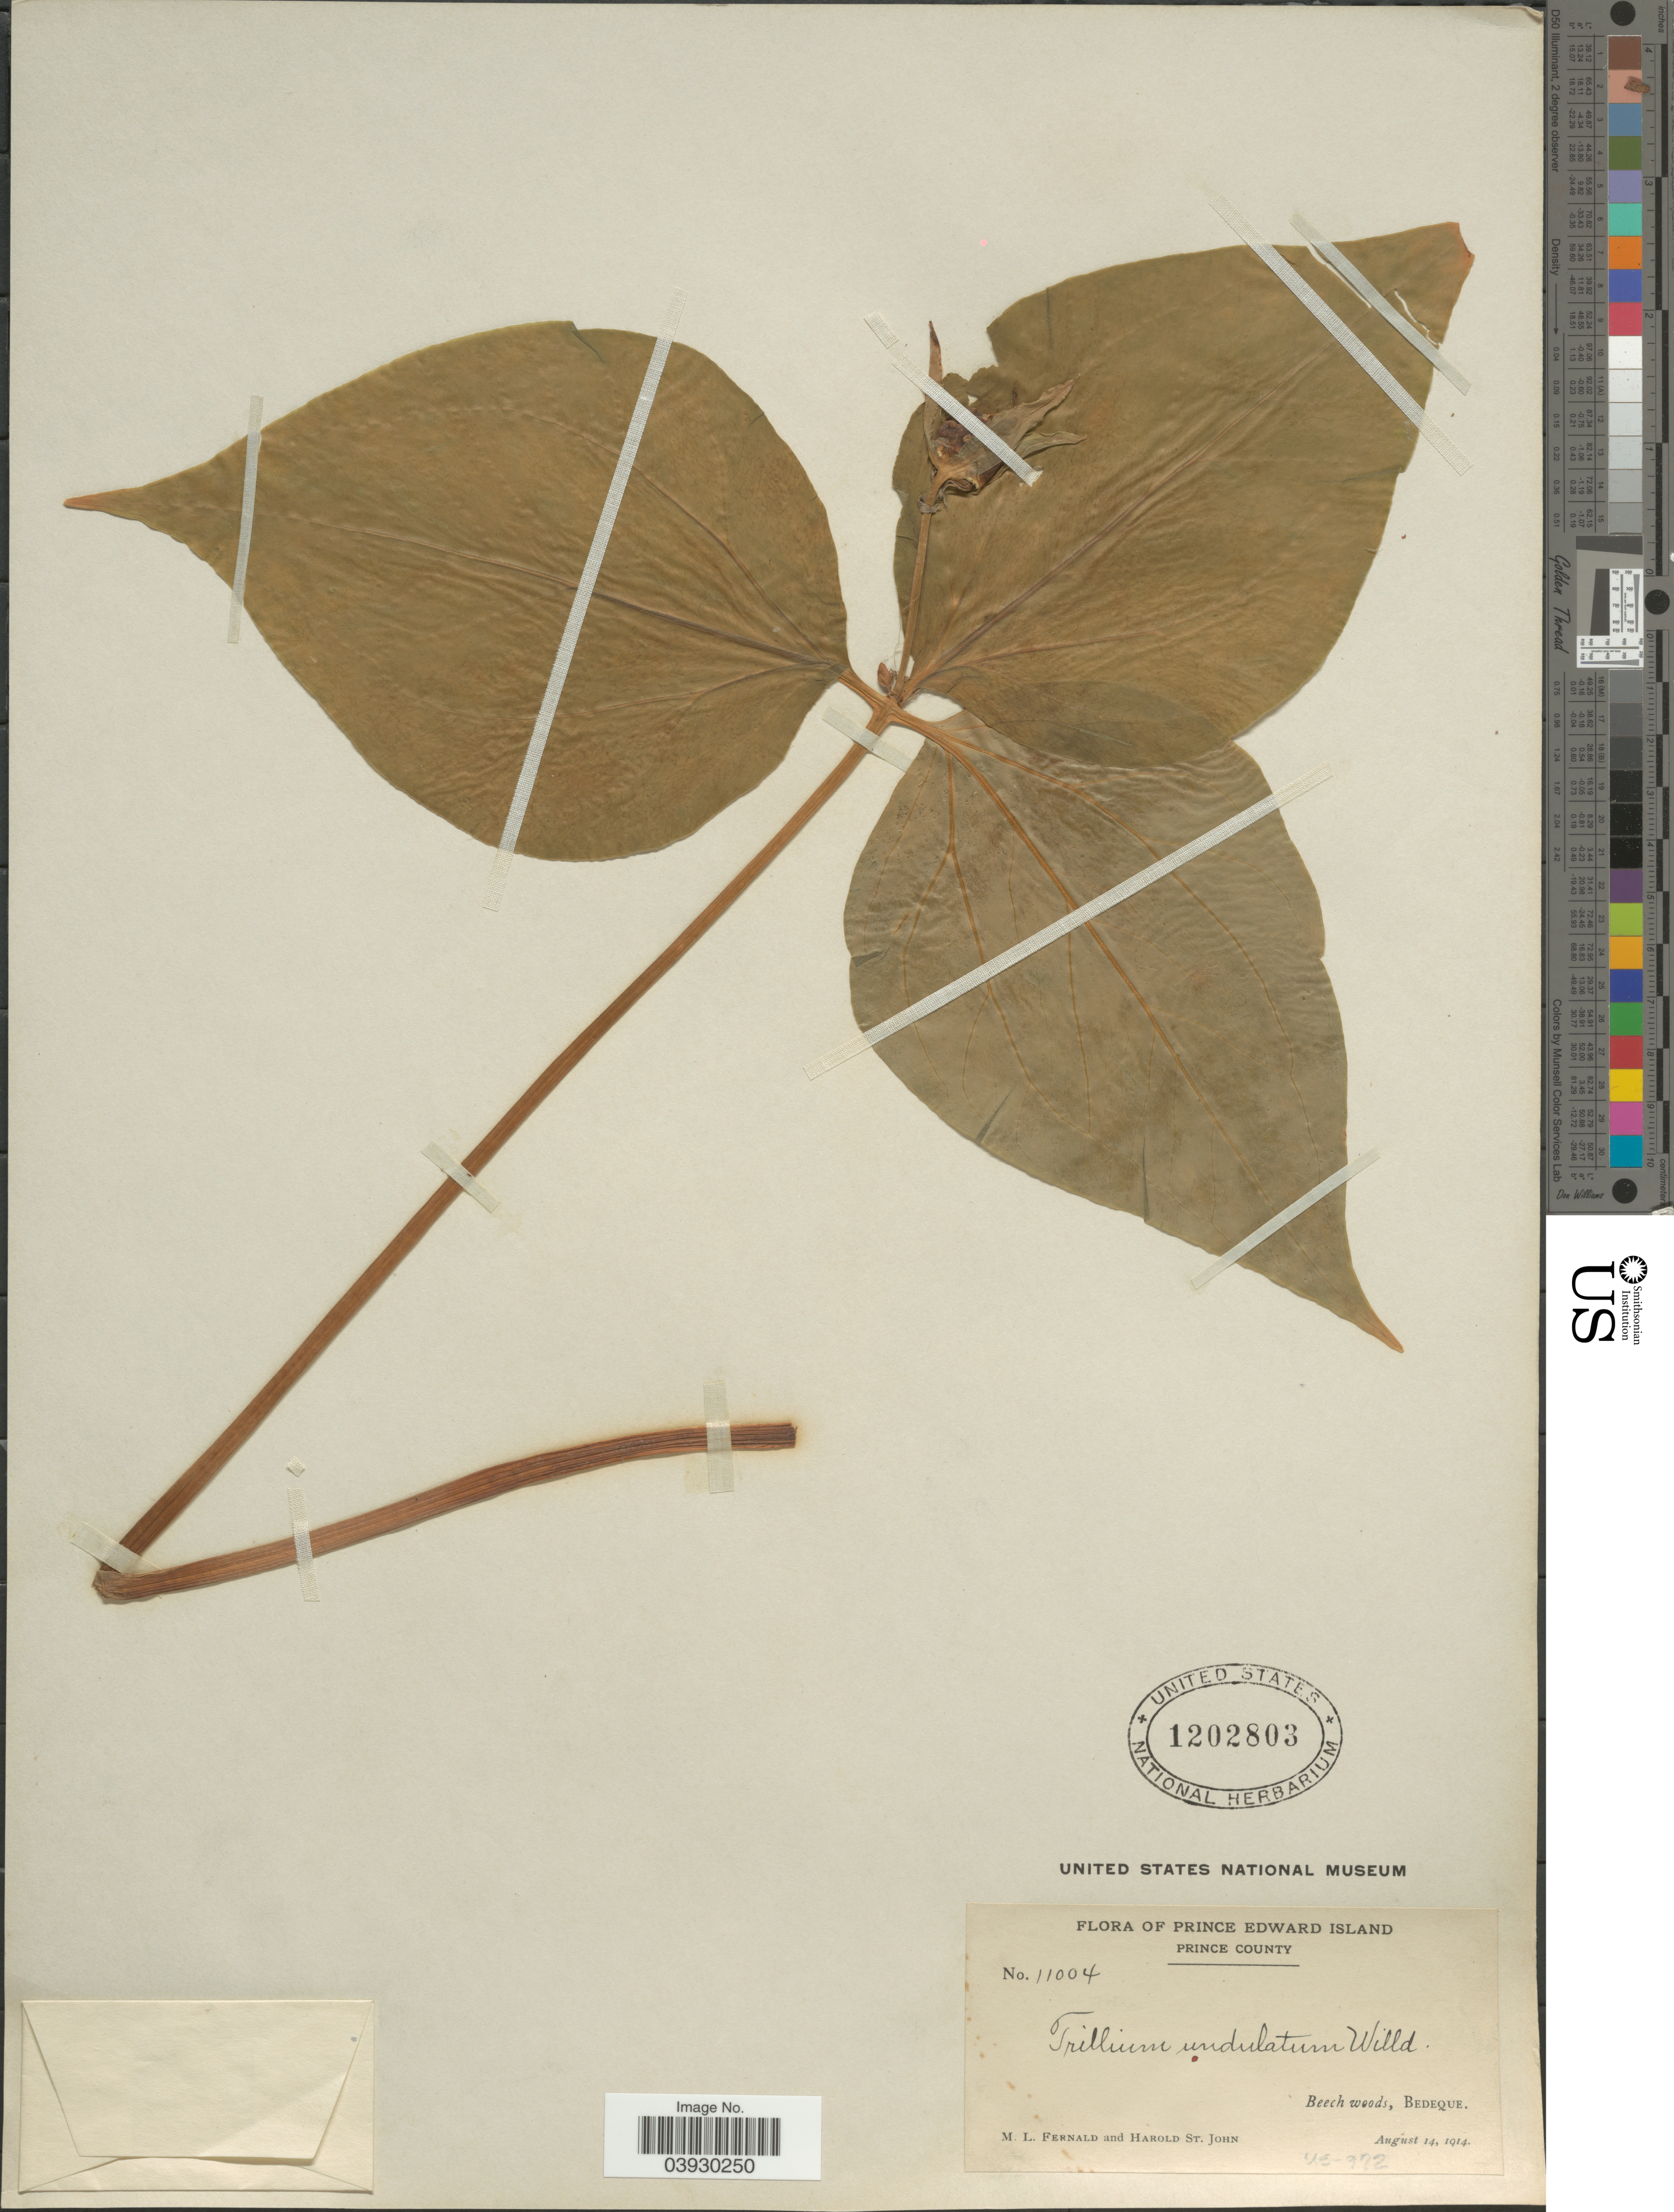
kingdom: Plantae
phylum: Tracheophyta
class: Liliopsida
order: Liliales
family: Melanthiaceae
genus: Trillium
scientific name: Trillium undulatum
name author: Willd.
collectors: M. L. Fernald & H. St. John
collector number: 11004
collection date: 1914-08-14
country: Canada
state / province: Prince Edward Island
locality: Prince County. Beech woods, Bedeque.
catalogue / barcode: US 1202803